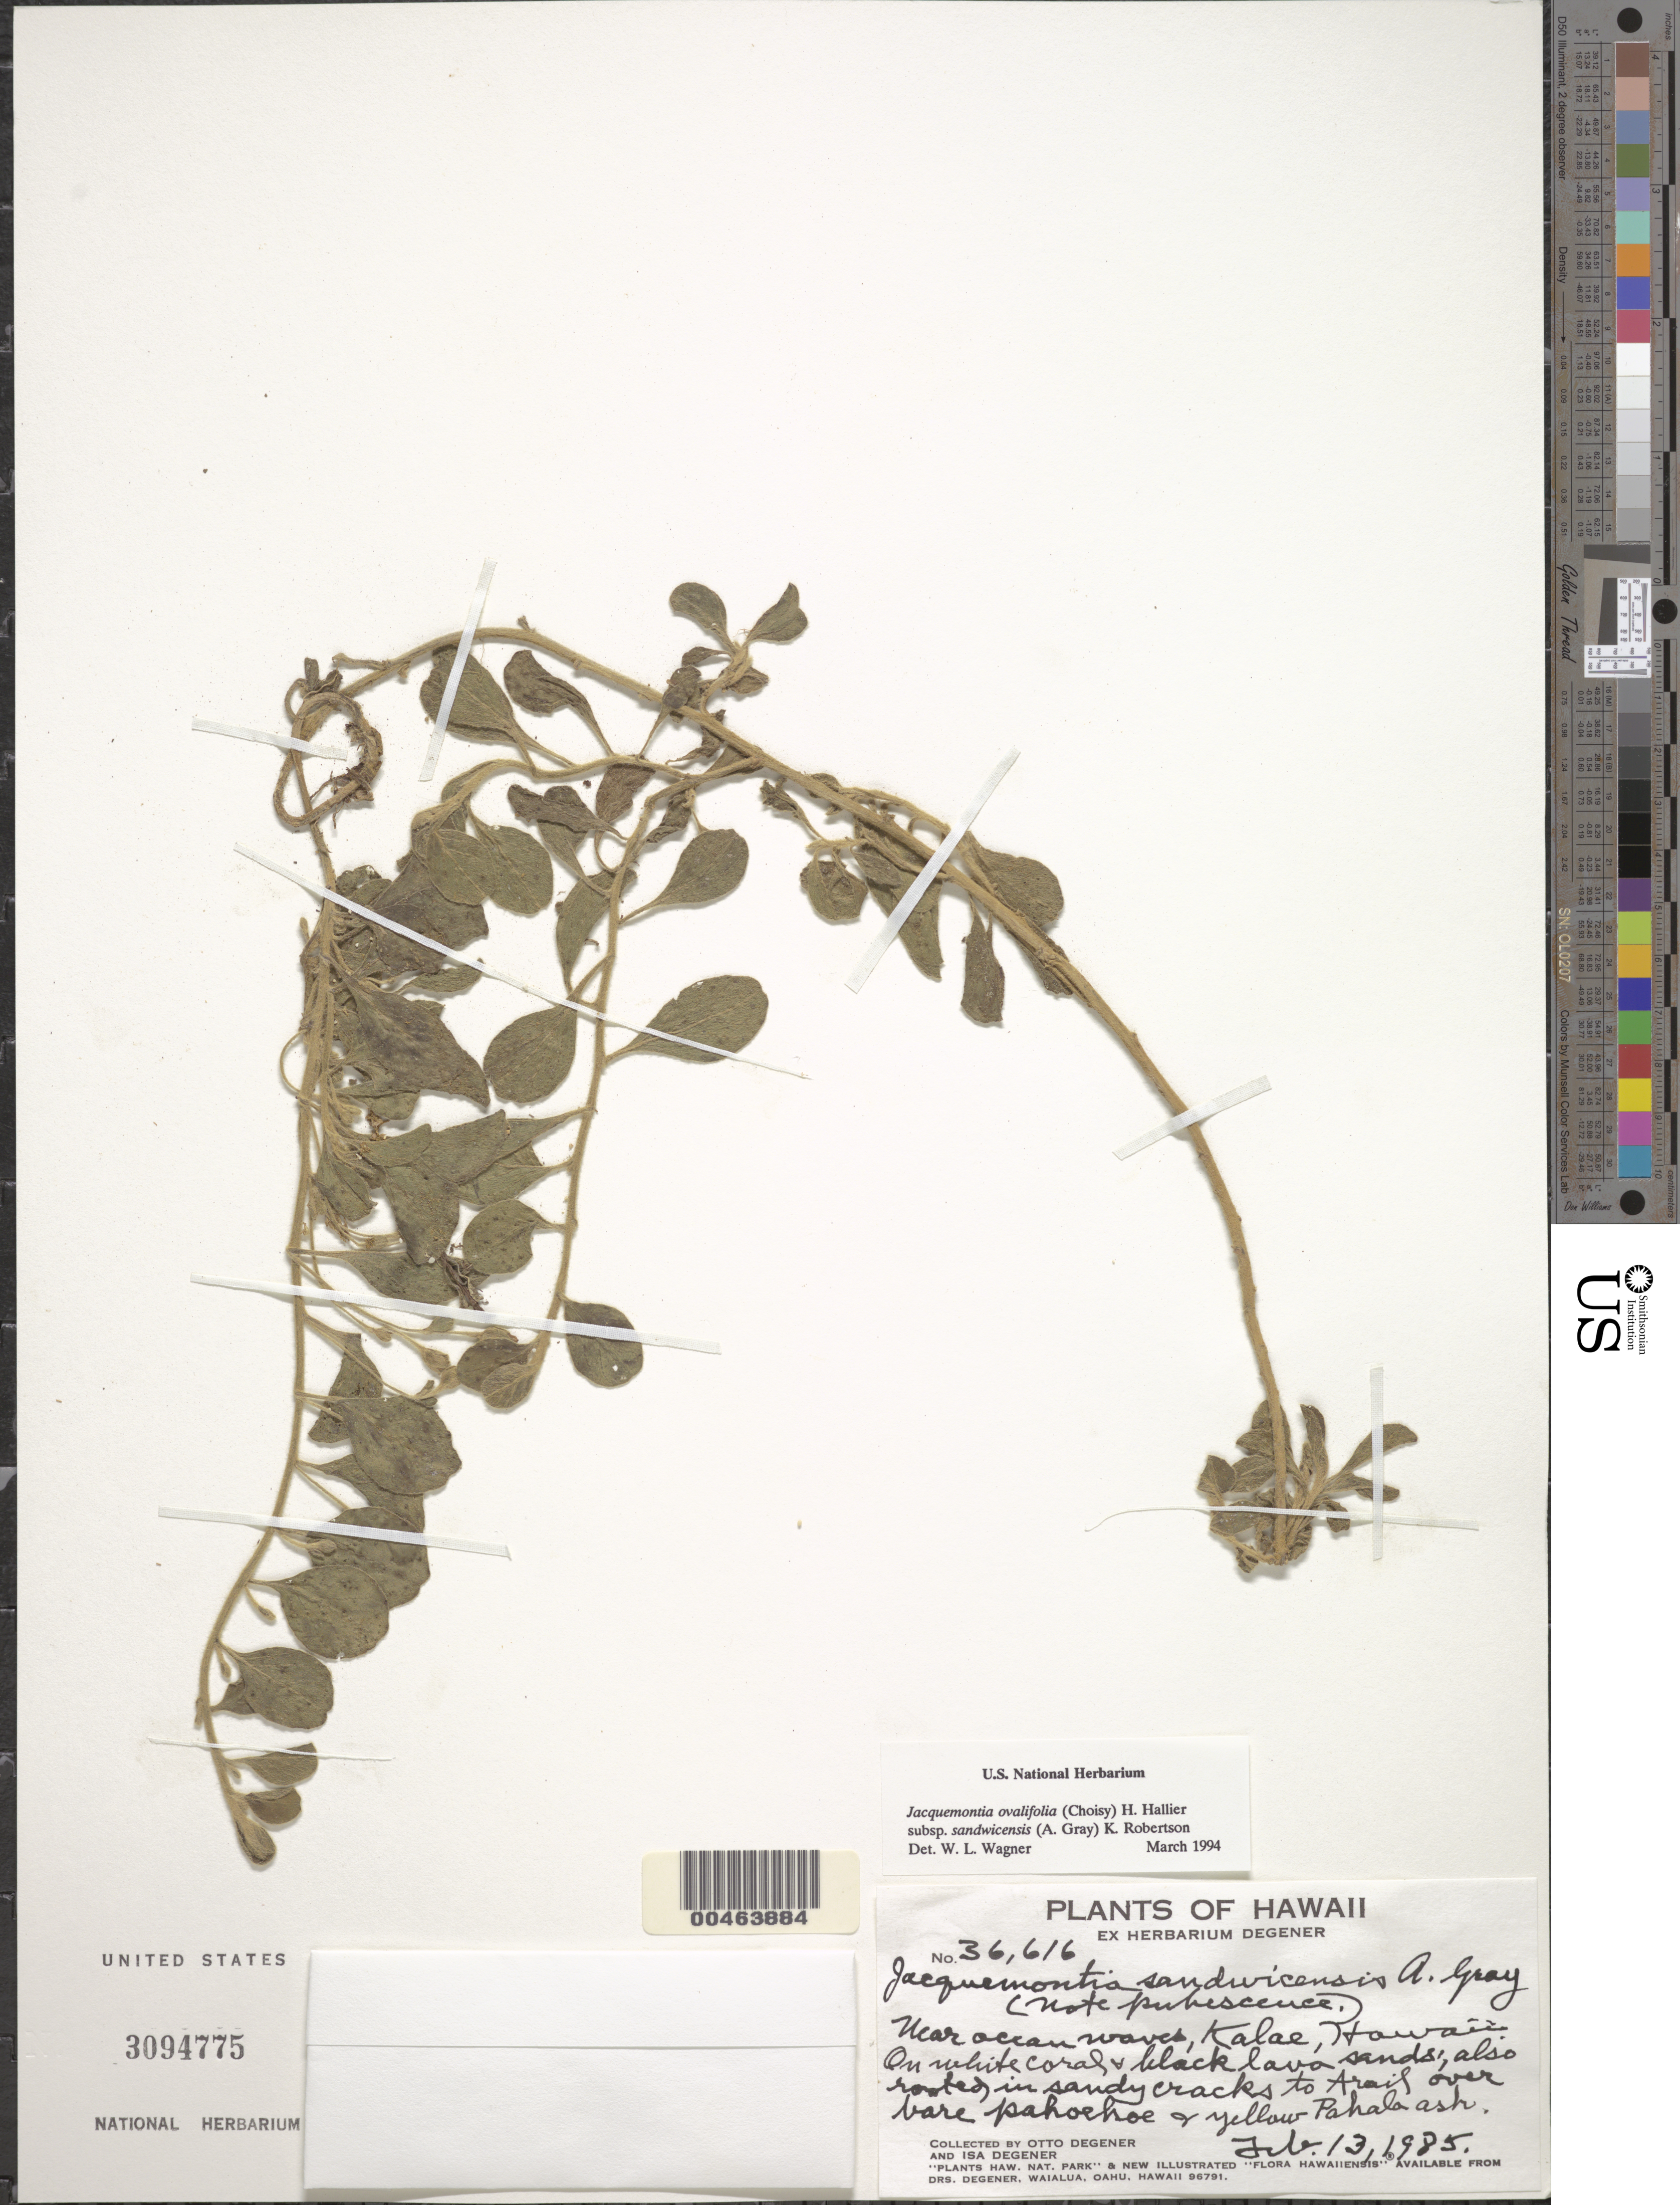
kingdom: Plantae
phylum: Tracheophyta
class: Magnoliopsida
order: Solanales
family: Convolvulaceae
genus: Jacquemontia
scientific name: Jacquemontia sandwicensis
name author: A. Gray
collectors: O. Degener & I. Degener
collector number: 36616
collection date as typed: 13 Feb 1985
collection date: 1985-02-13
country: United States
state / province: Hawaii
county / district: Hawaii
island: Hawaii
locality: Kalae, near ocean waves.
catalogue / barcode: US 3094775